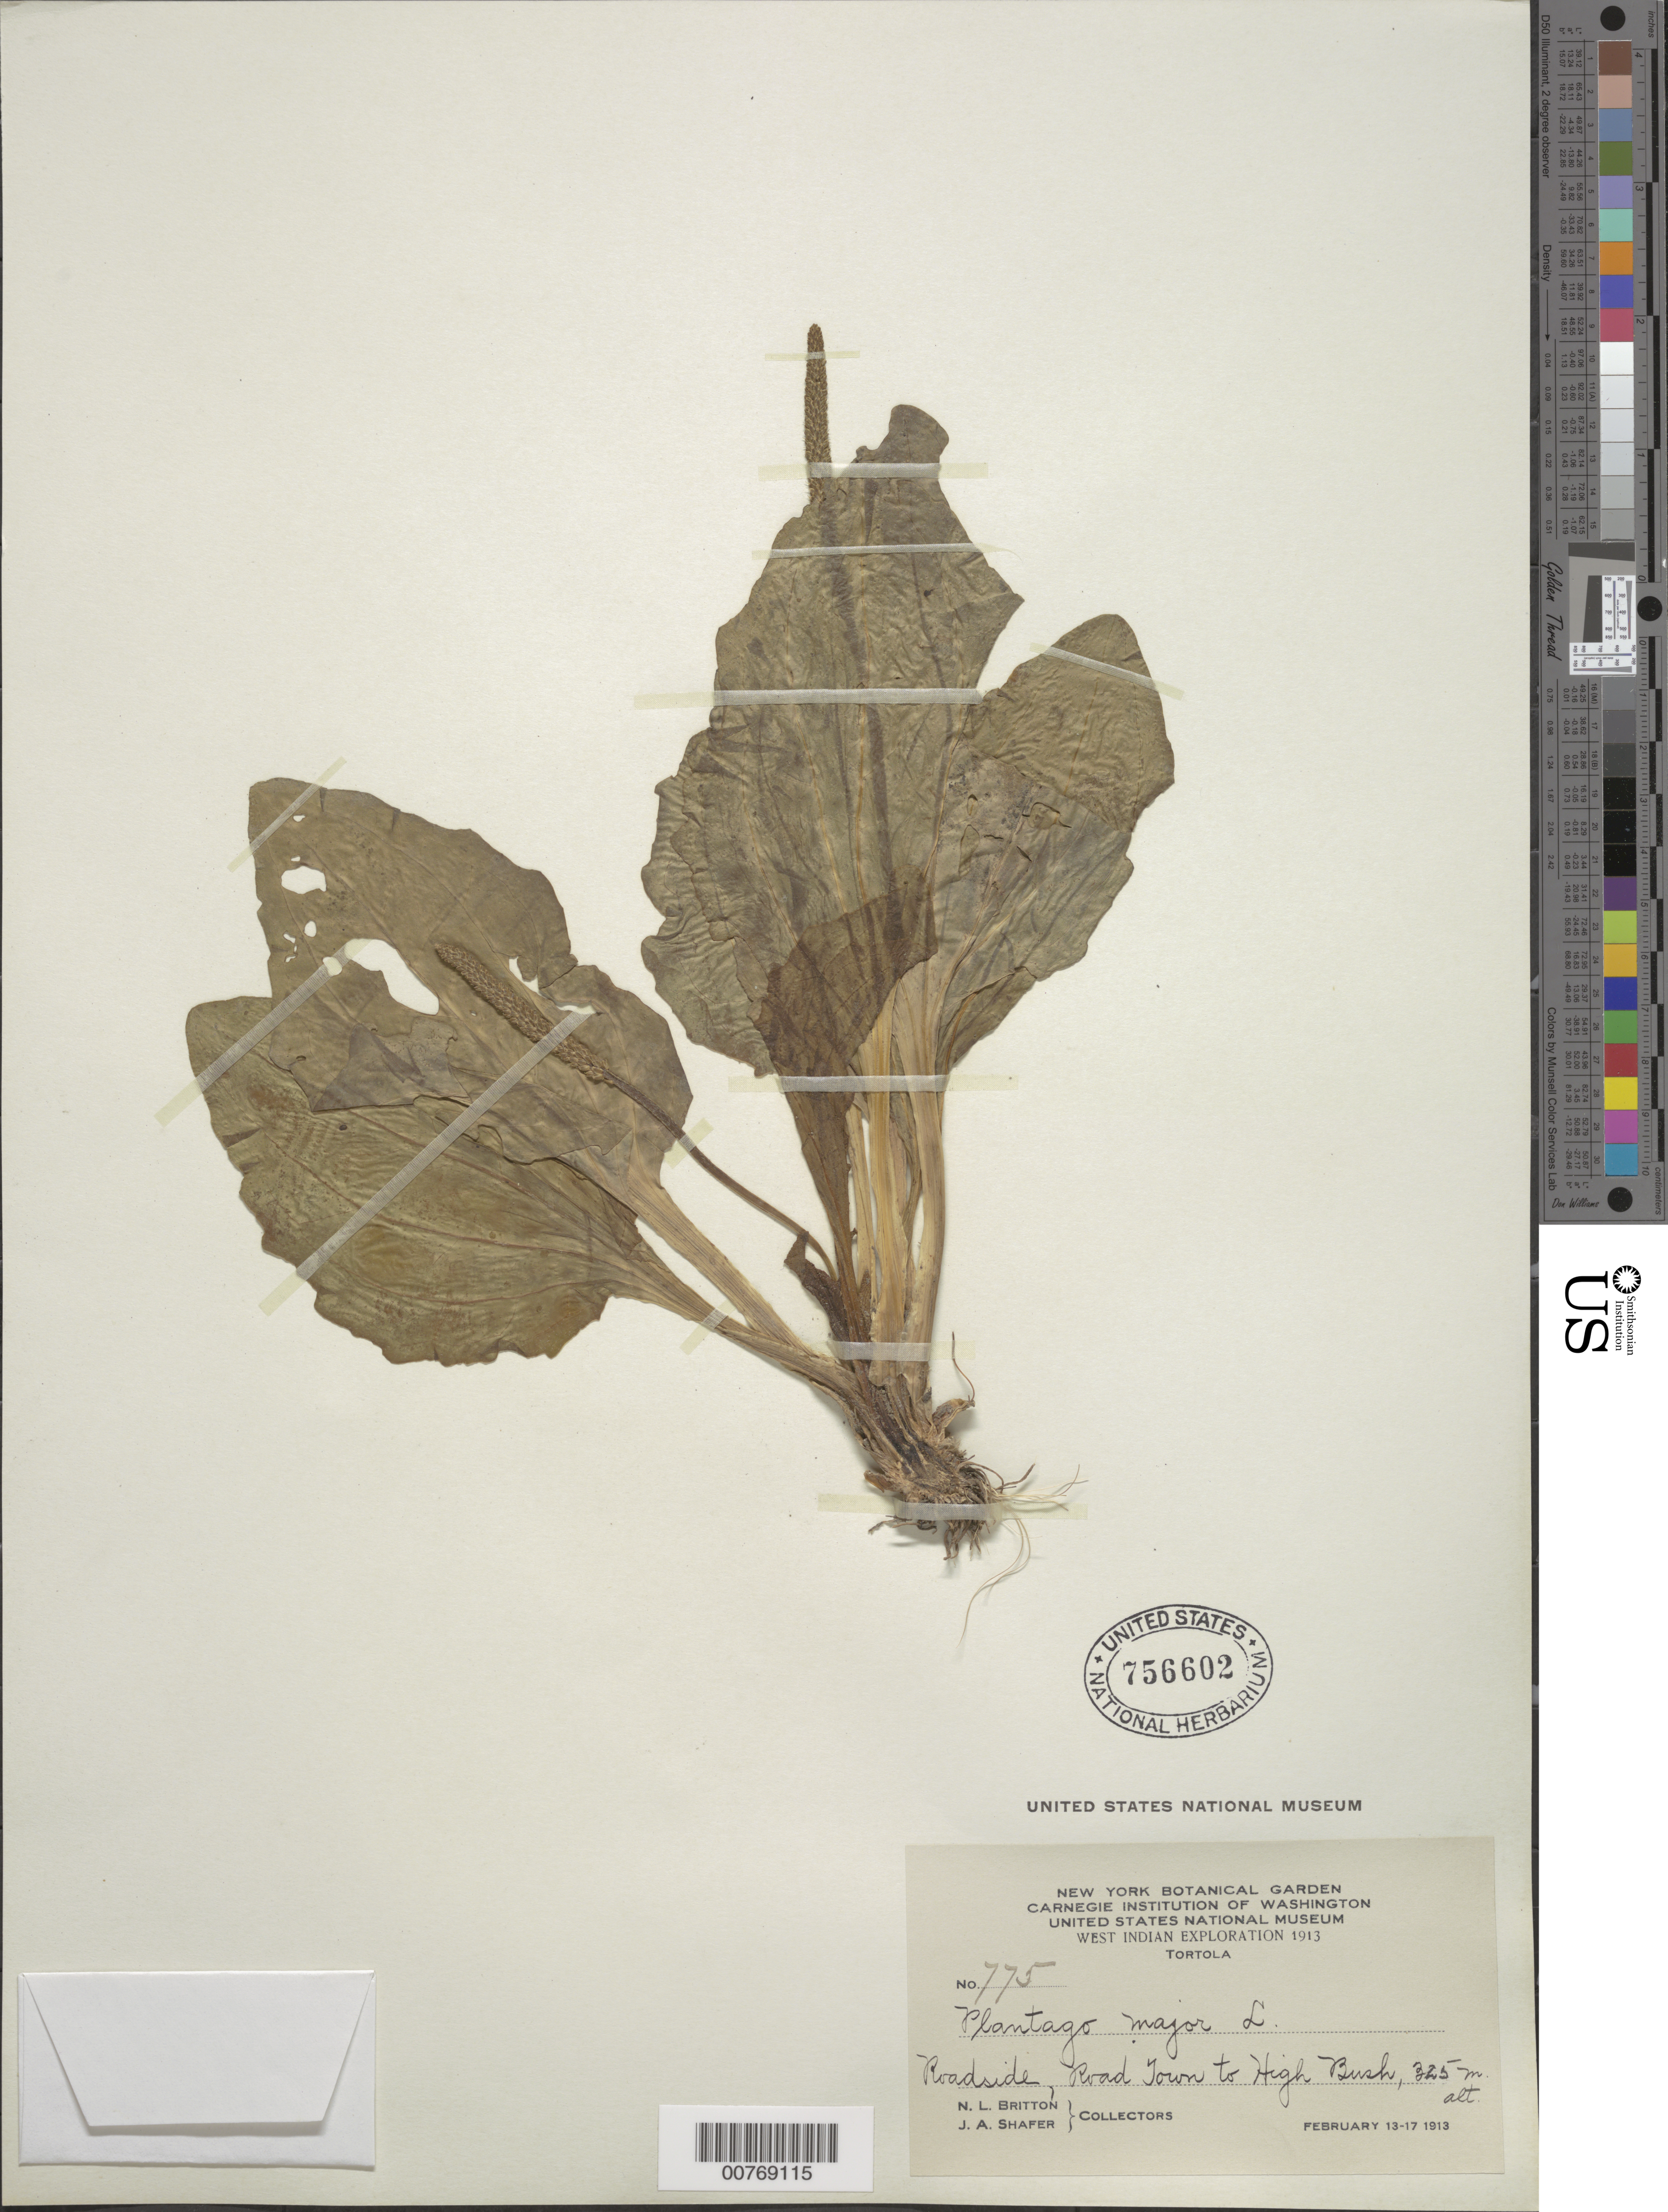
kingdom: Plantae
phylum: Tracheophyta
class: Magnoliopsida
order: Lamiales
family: Plantaginaceae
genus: Plantago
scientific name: Plantago major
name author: L.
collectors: N. Britton & J. A. Shafer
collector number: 775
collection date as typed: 13 Feb 1913 to 17 Feb 1913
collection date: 1913-02-13/1913-02-17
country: British Virgin Islands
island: Tortola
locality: Road Town to High Bush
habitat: Roadside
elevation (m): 325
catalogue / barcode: US 756602